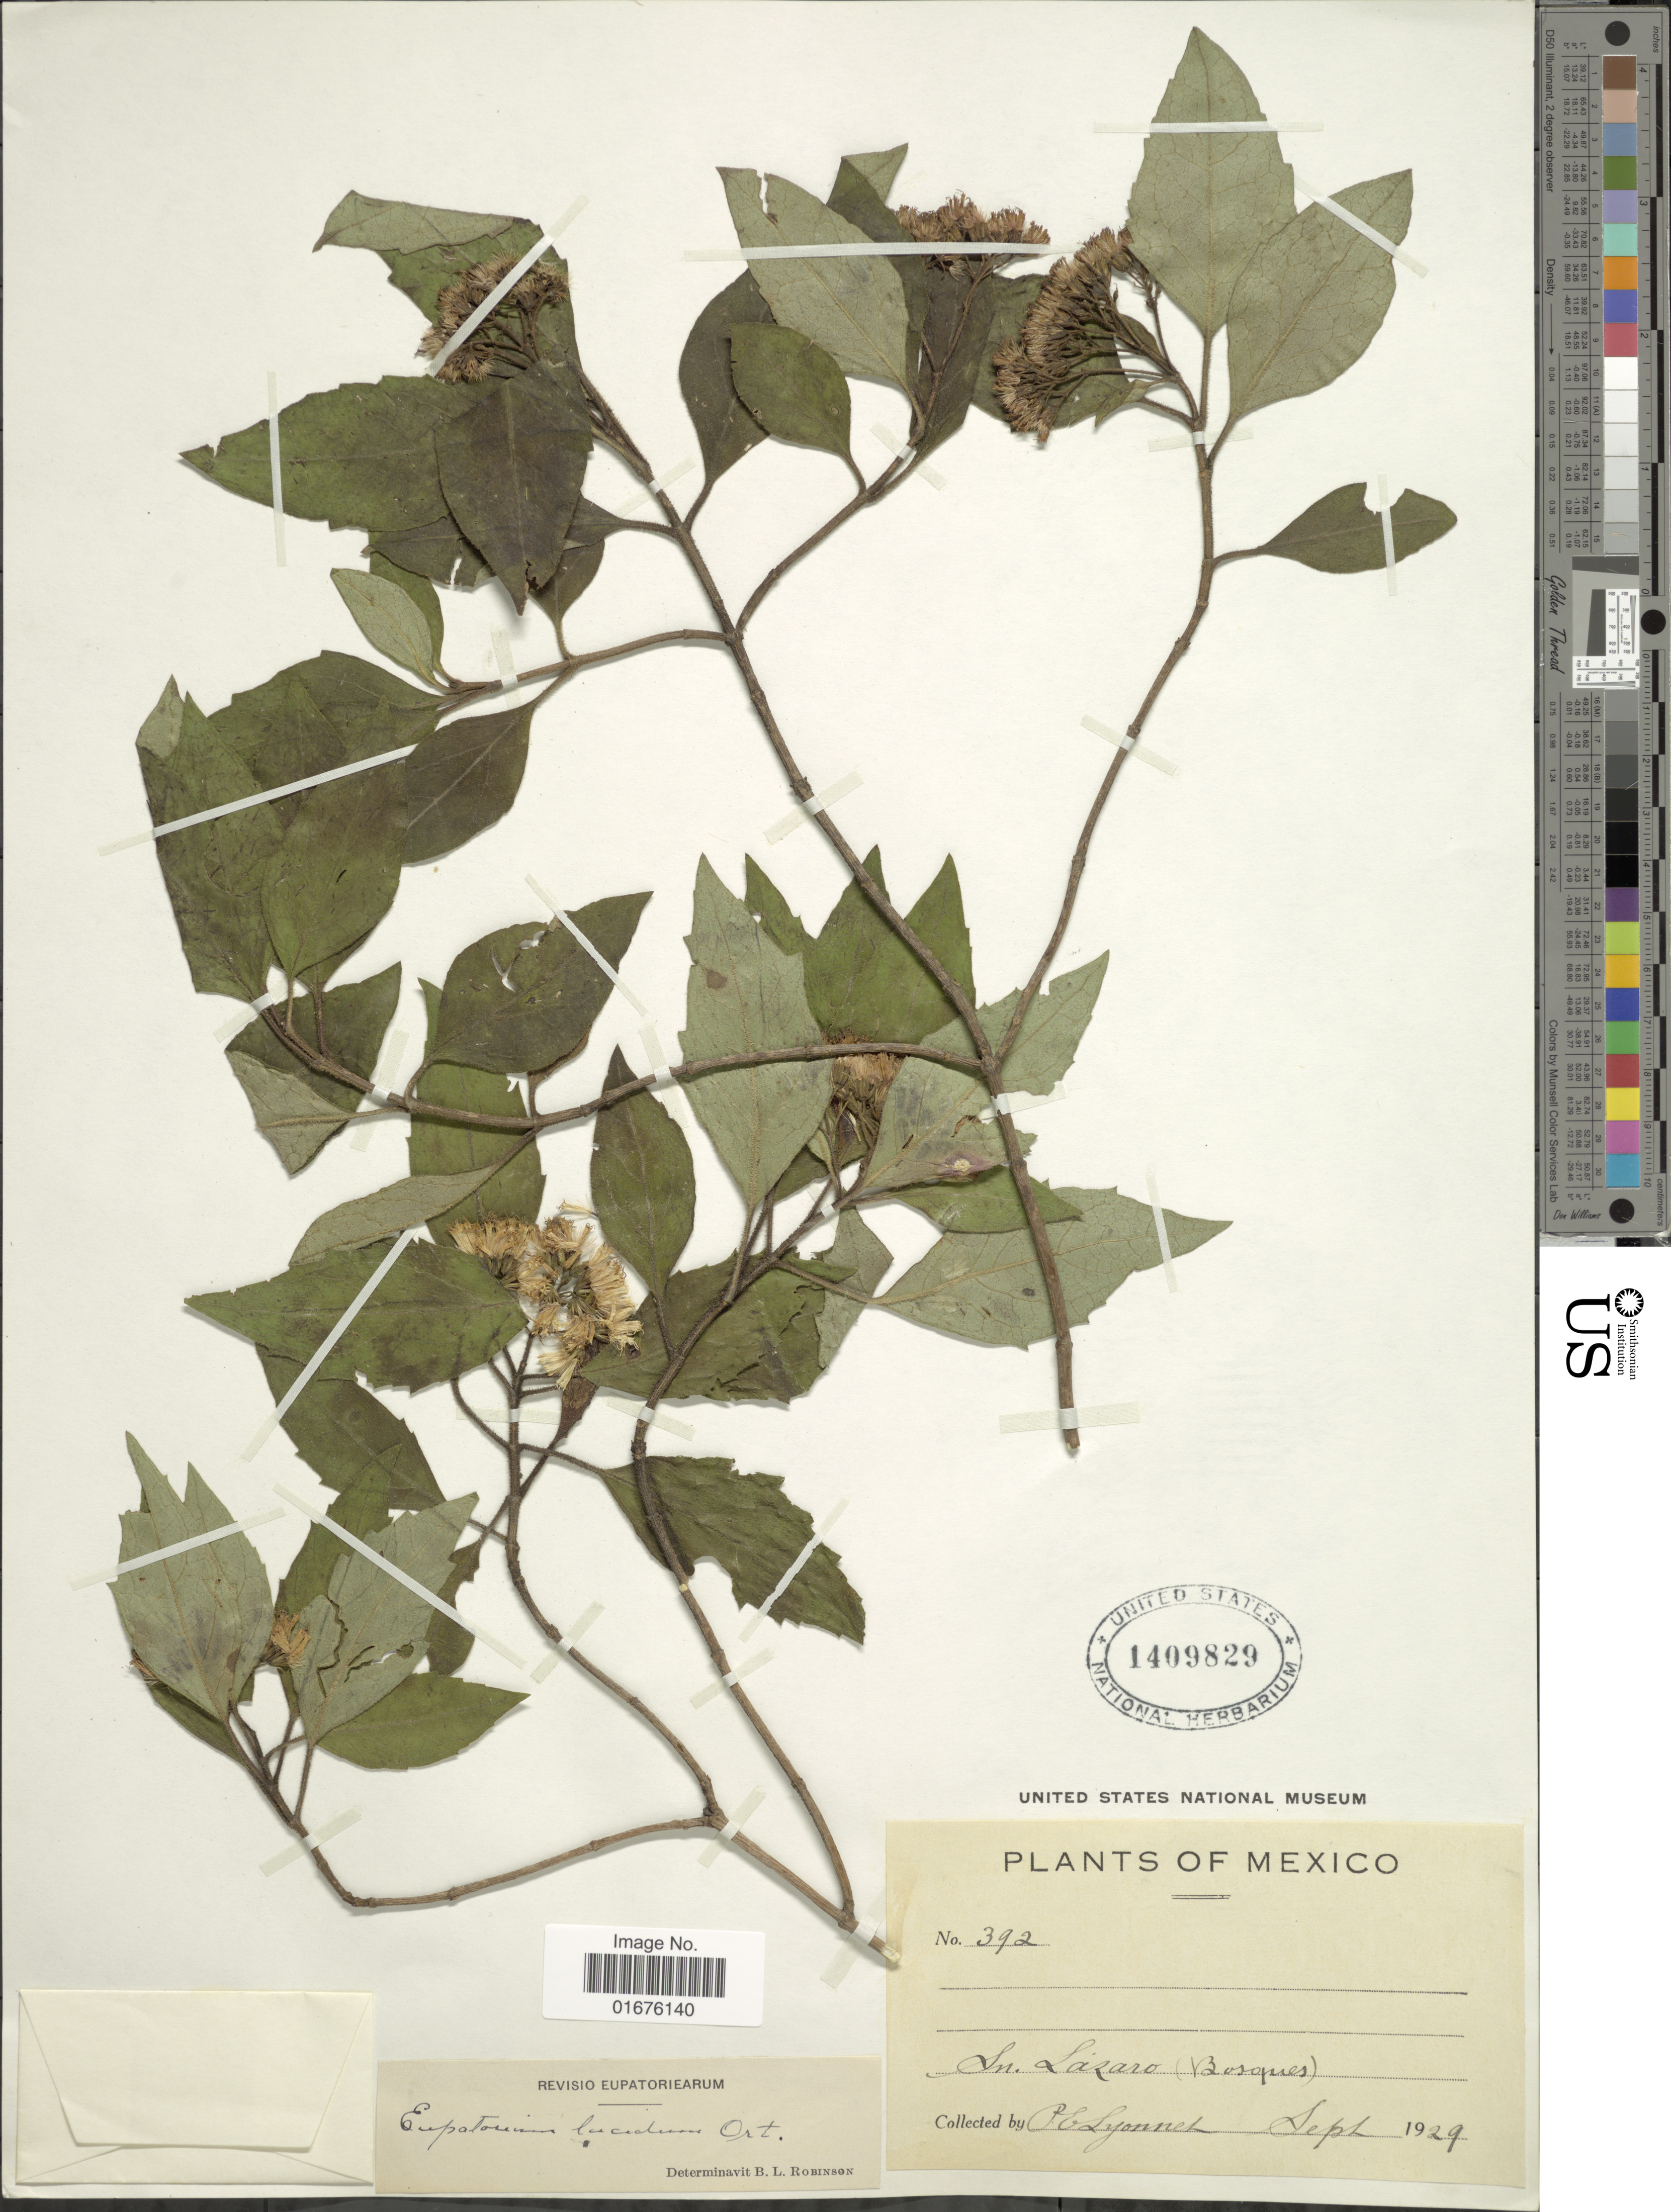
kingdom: Plantae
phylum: Tracheophyta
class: Magnoliopsida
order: Asterales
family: Asteraceae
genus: Ageratina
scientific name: Ageratina lucida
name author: (Ortega) R.M. King & H. Rob.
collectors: P. Lyonnet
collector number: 392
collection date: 1929-09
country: Mexico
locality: In Lazaro (Bosques)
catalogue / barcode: US 1409829